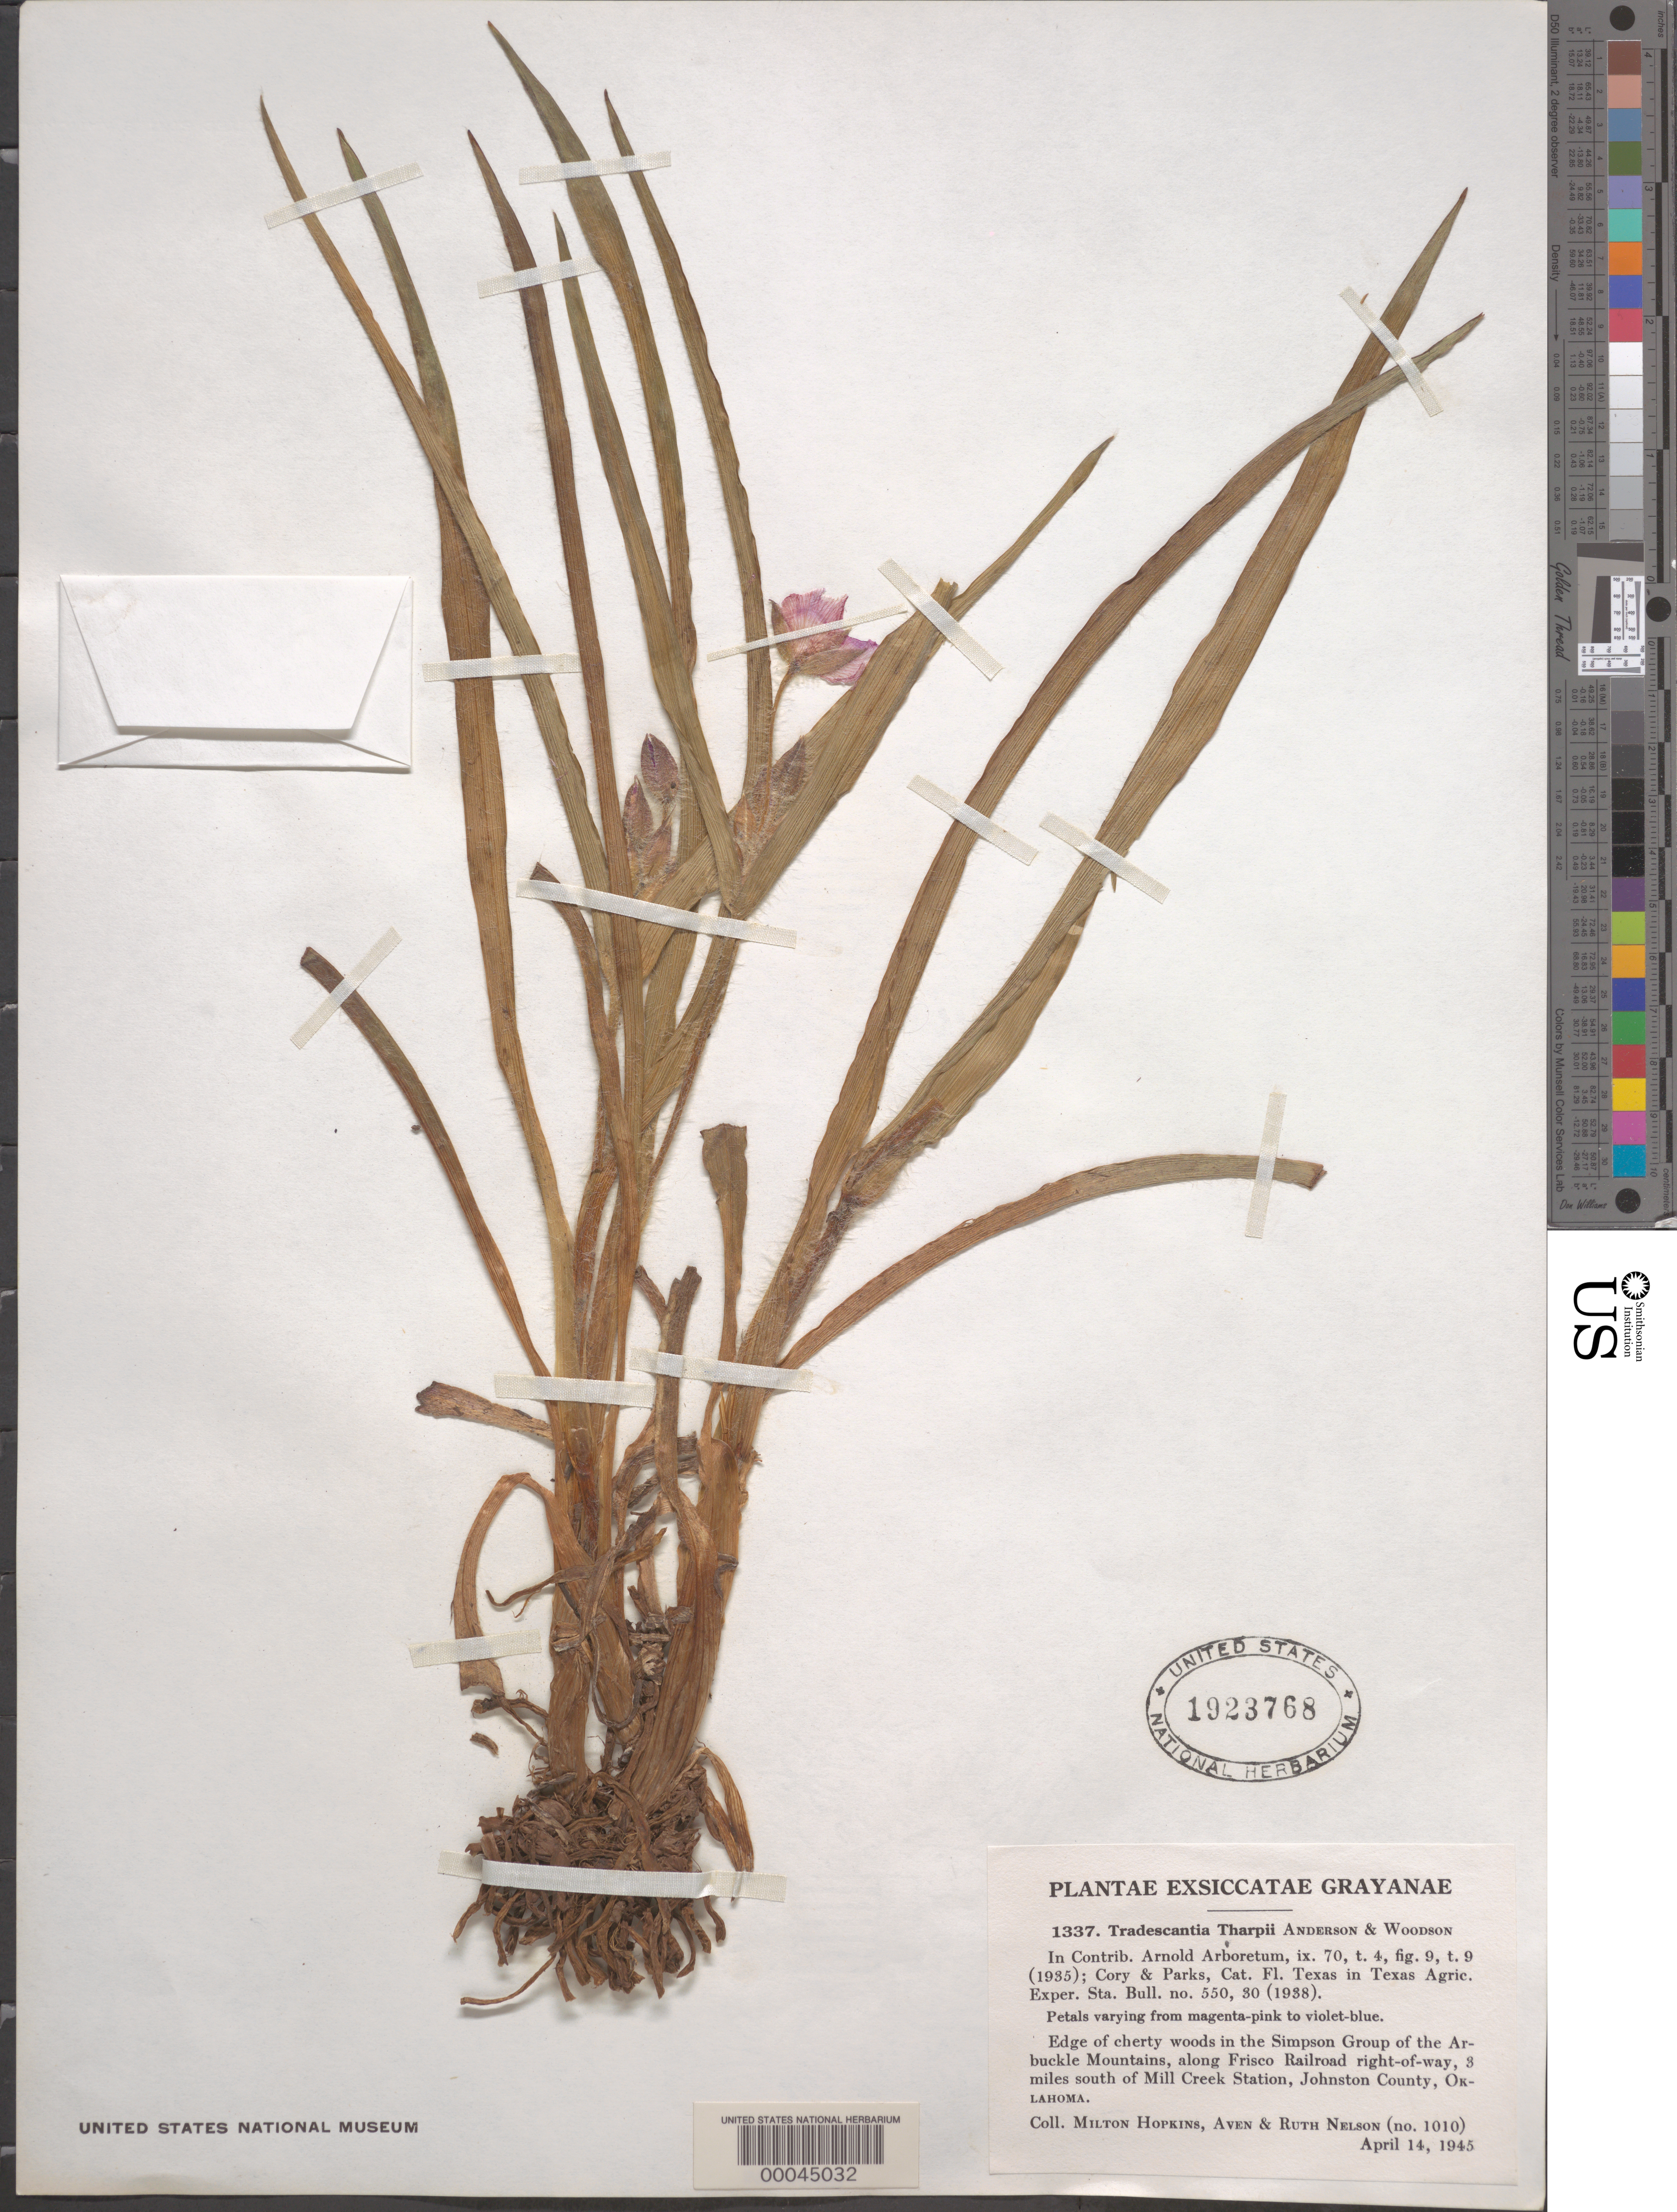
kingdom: Plantae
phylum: Tracheophyta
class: Liliopsida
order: Commelinales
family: Commelinaceae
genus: Tradescantia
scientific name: Tradescantia tharpii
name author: E.S. Anderson & Woodson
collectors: M. Hopkins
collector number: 1010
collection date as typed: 14 Apr 1945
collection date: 1945-04-14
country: United States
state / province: Oklahoma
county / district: Johnston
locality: S of mill creek station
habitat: Cherty woods along railroad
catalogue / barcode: US 1923768